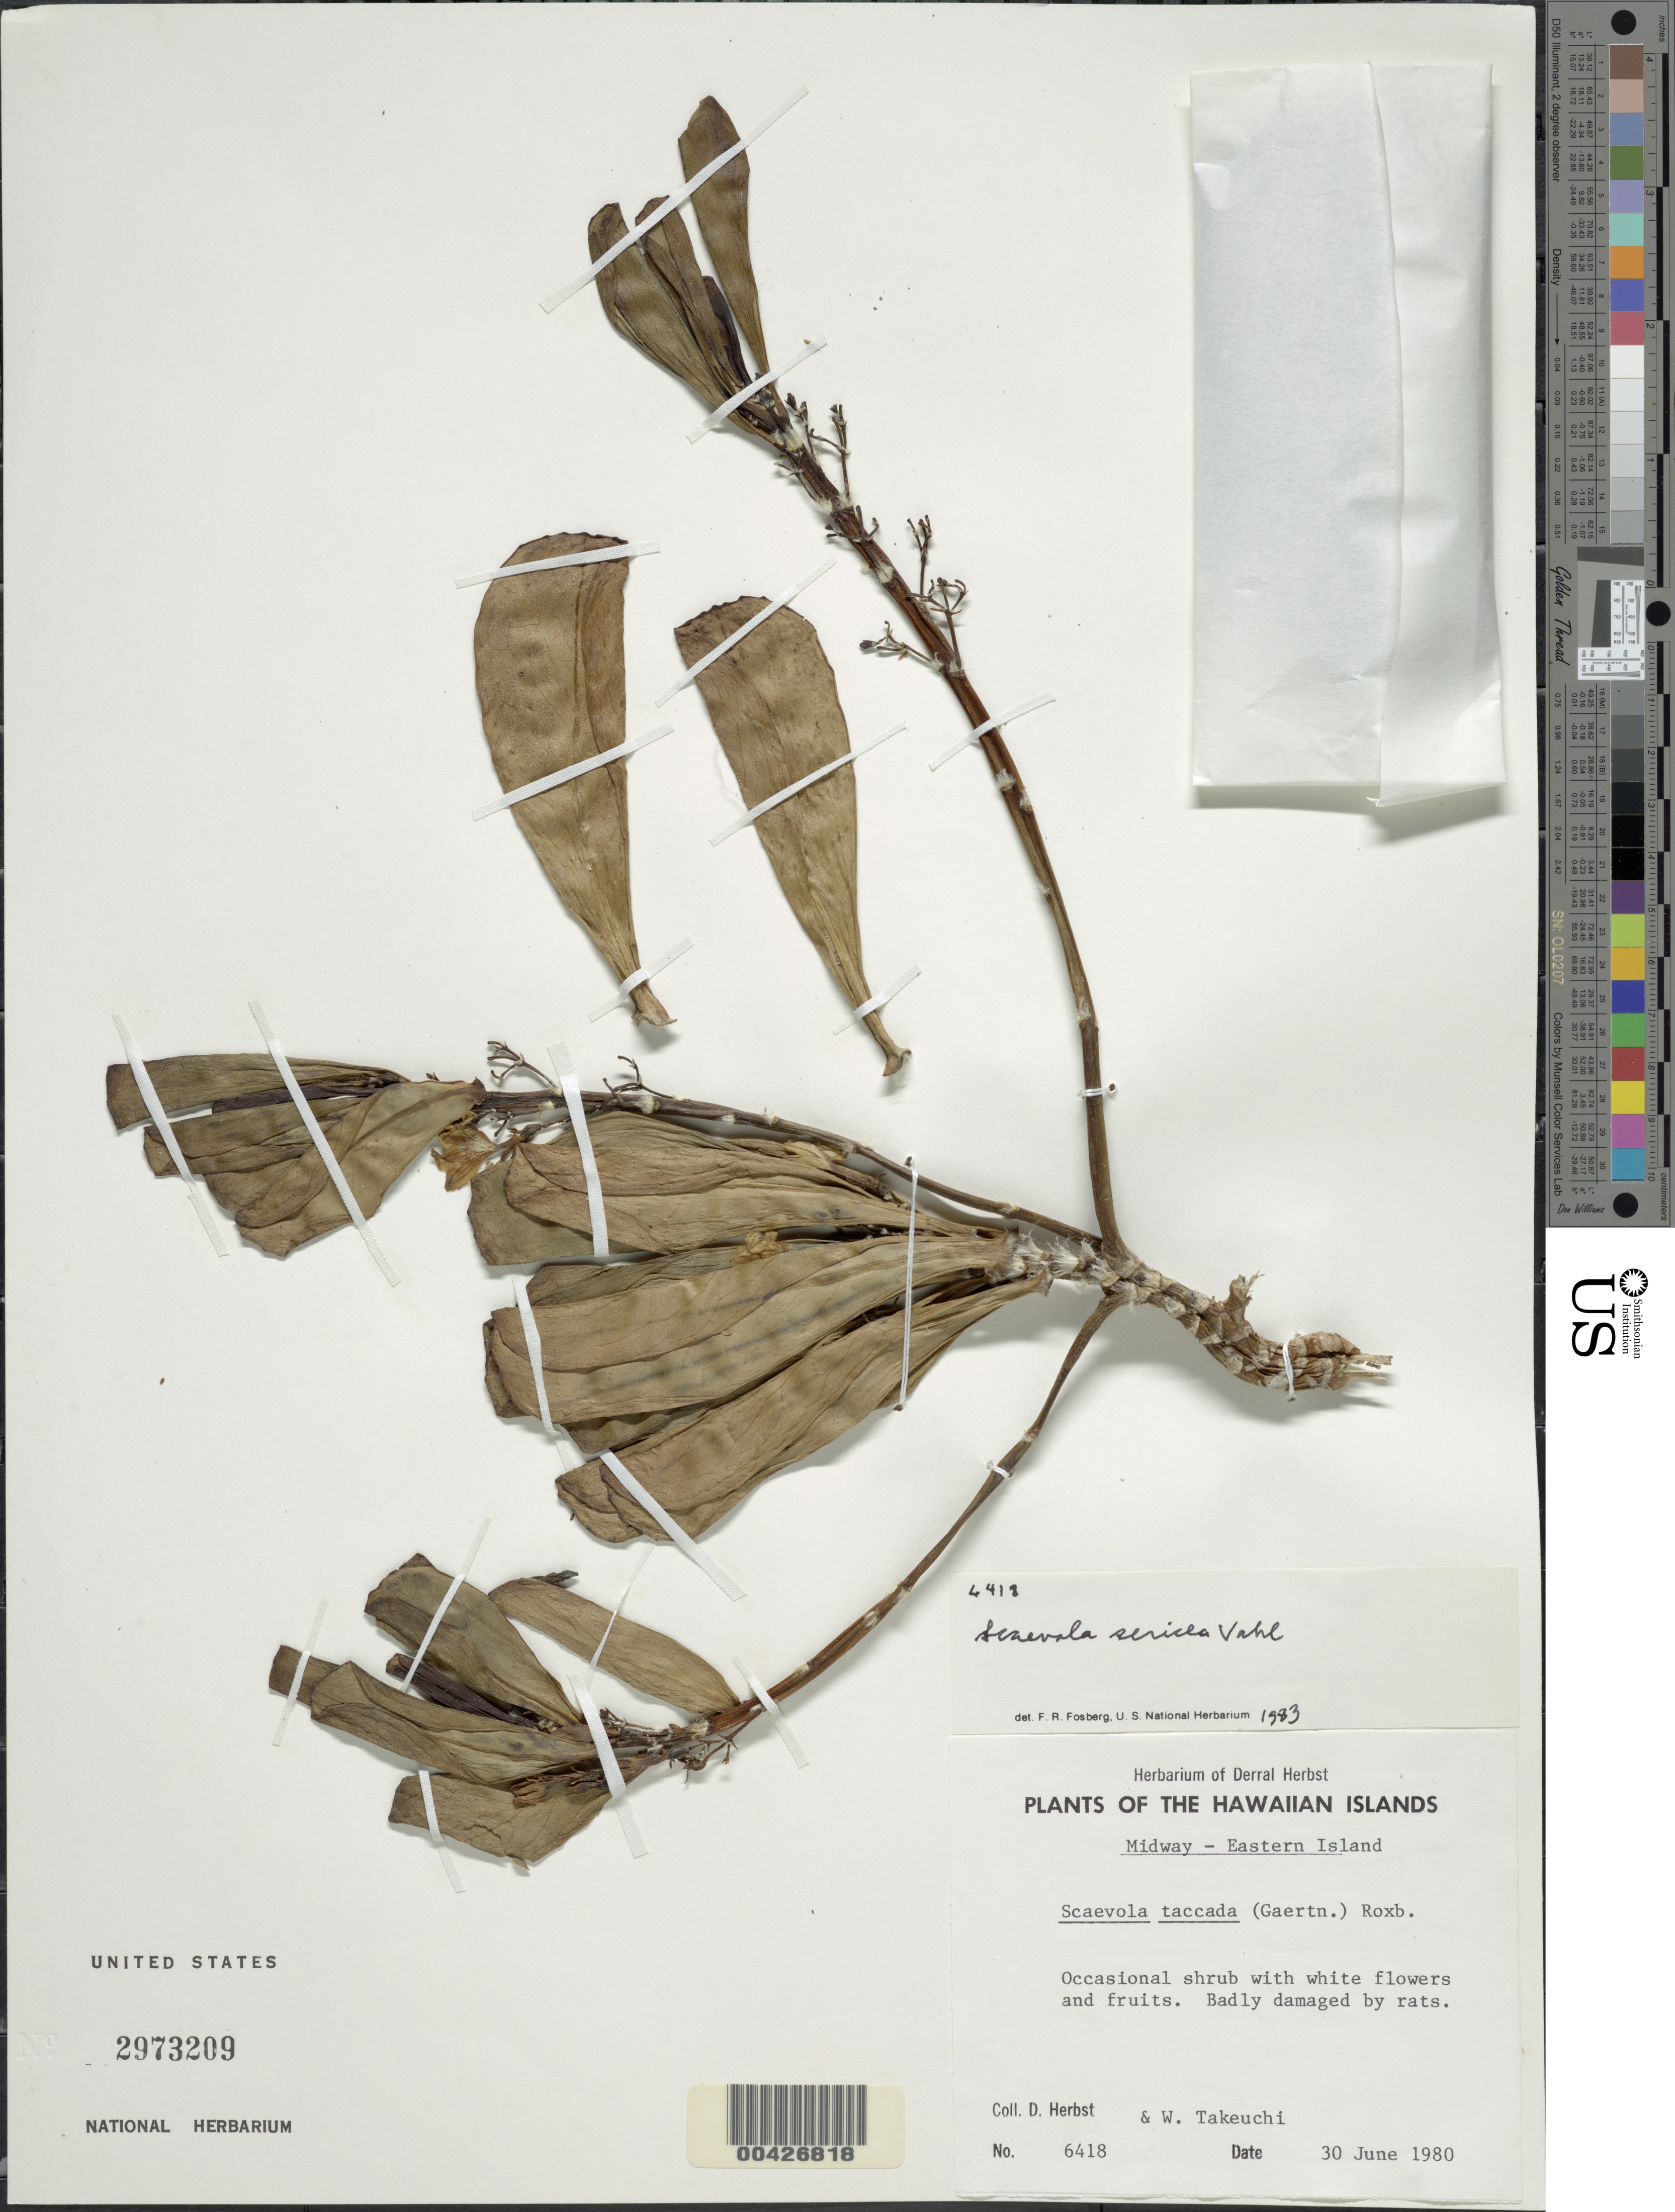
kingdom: Plantae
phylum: Tracheophyta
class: Magnoliopsida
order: Asterales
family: Goodeniaceae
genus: Scaevola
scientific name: Scaevola taccada var. taccada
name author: (Gaertn.) Roxb.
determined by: Wagner, W. L., (BOT), Smithsonian Institution - National Museum of Natural History (UNITED STATES)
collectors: D. R. Herbst & W. N. Takeuchi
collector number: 6418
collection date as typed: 30 Jun 1980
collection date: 1980-06-30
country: U.S. Administered Pacific Islands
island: Midway Atoll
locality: Eastern Islet, Midway Is.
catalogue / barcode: US 2973209